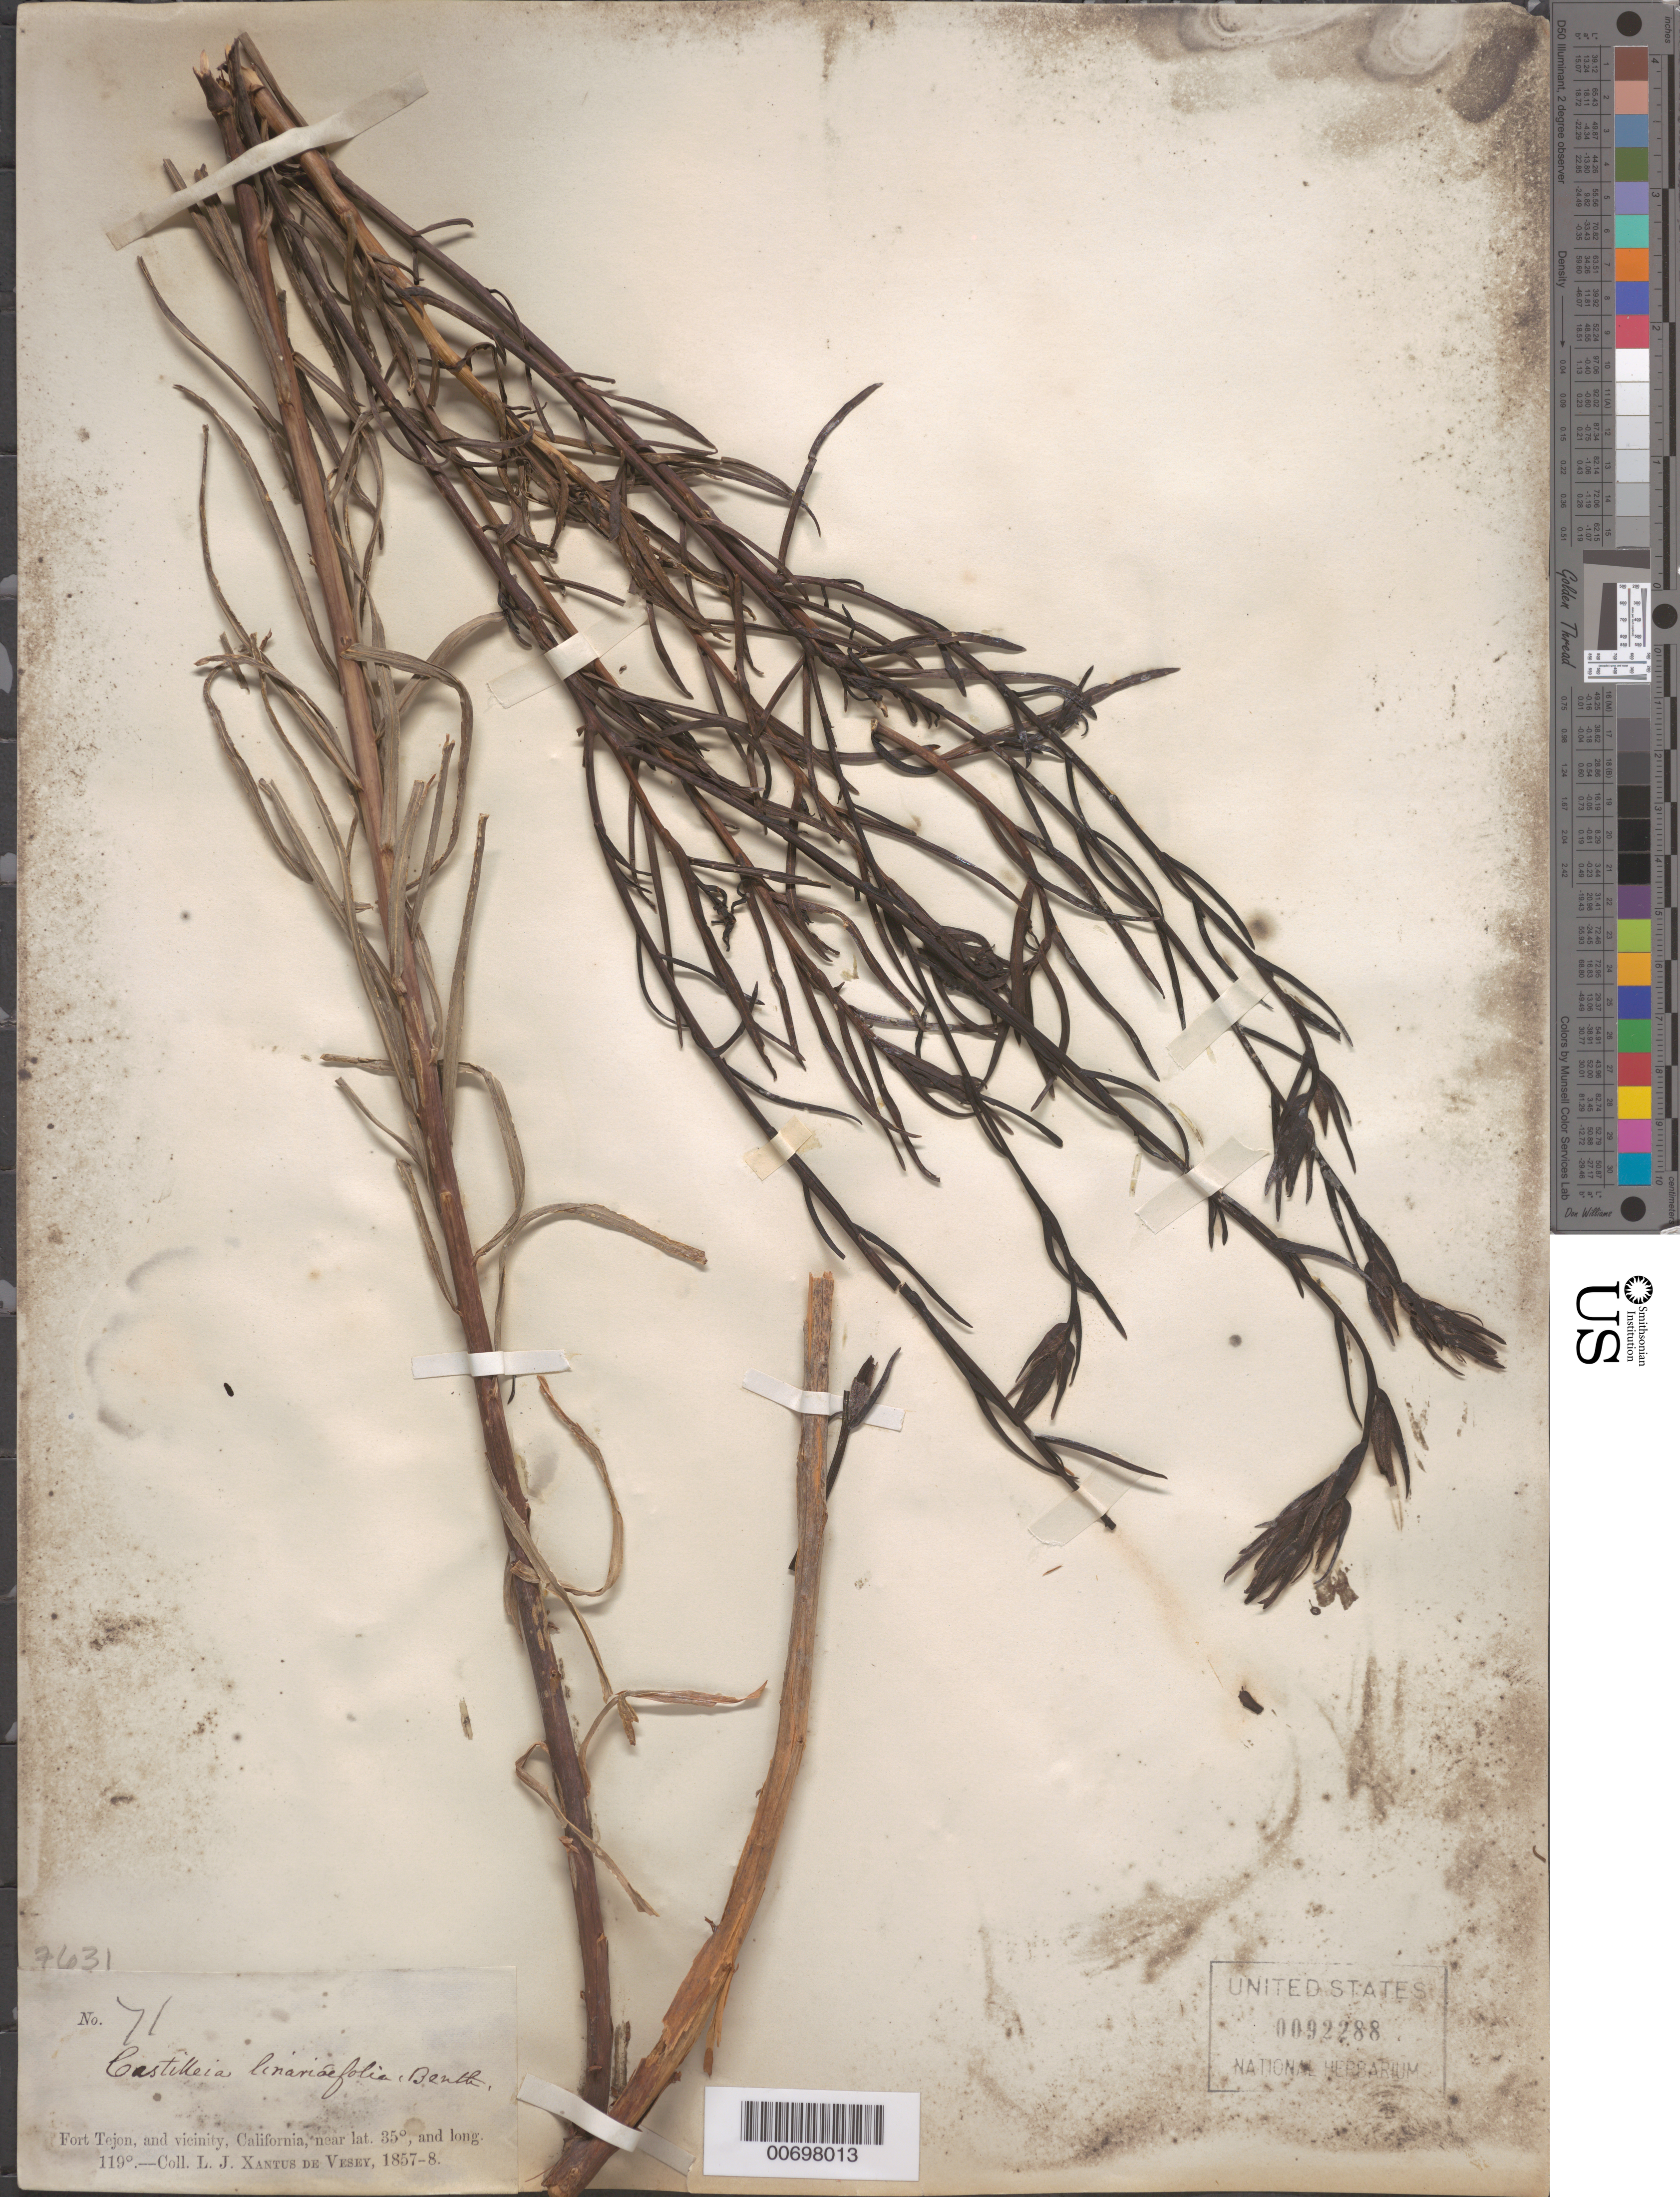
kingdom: Plantae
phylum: Tracheophyta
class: Magnoliopsida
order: Lamiales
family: Orobanchaceae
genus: Castilleja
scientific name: Castilleja linariifolia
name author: Benth.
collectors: L. Xantus de Vesey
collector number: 71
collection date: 1857/1858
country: United States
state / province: California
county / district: Kern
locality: Fort Tejon, and vicinity.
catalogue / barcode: US 92288